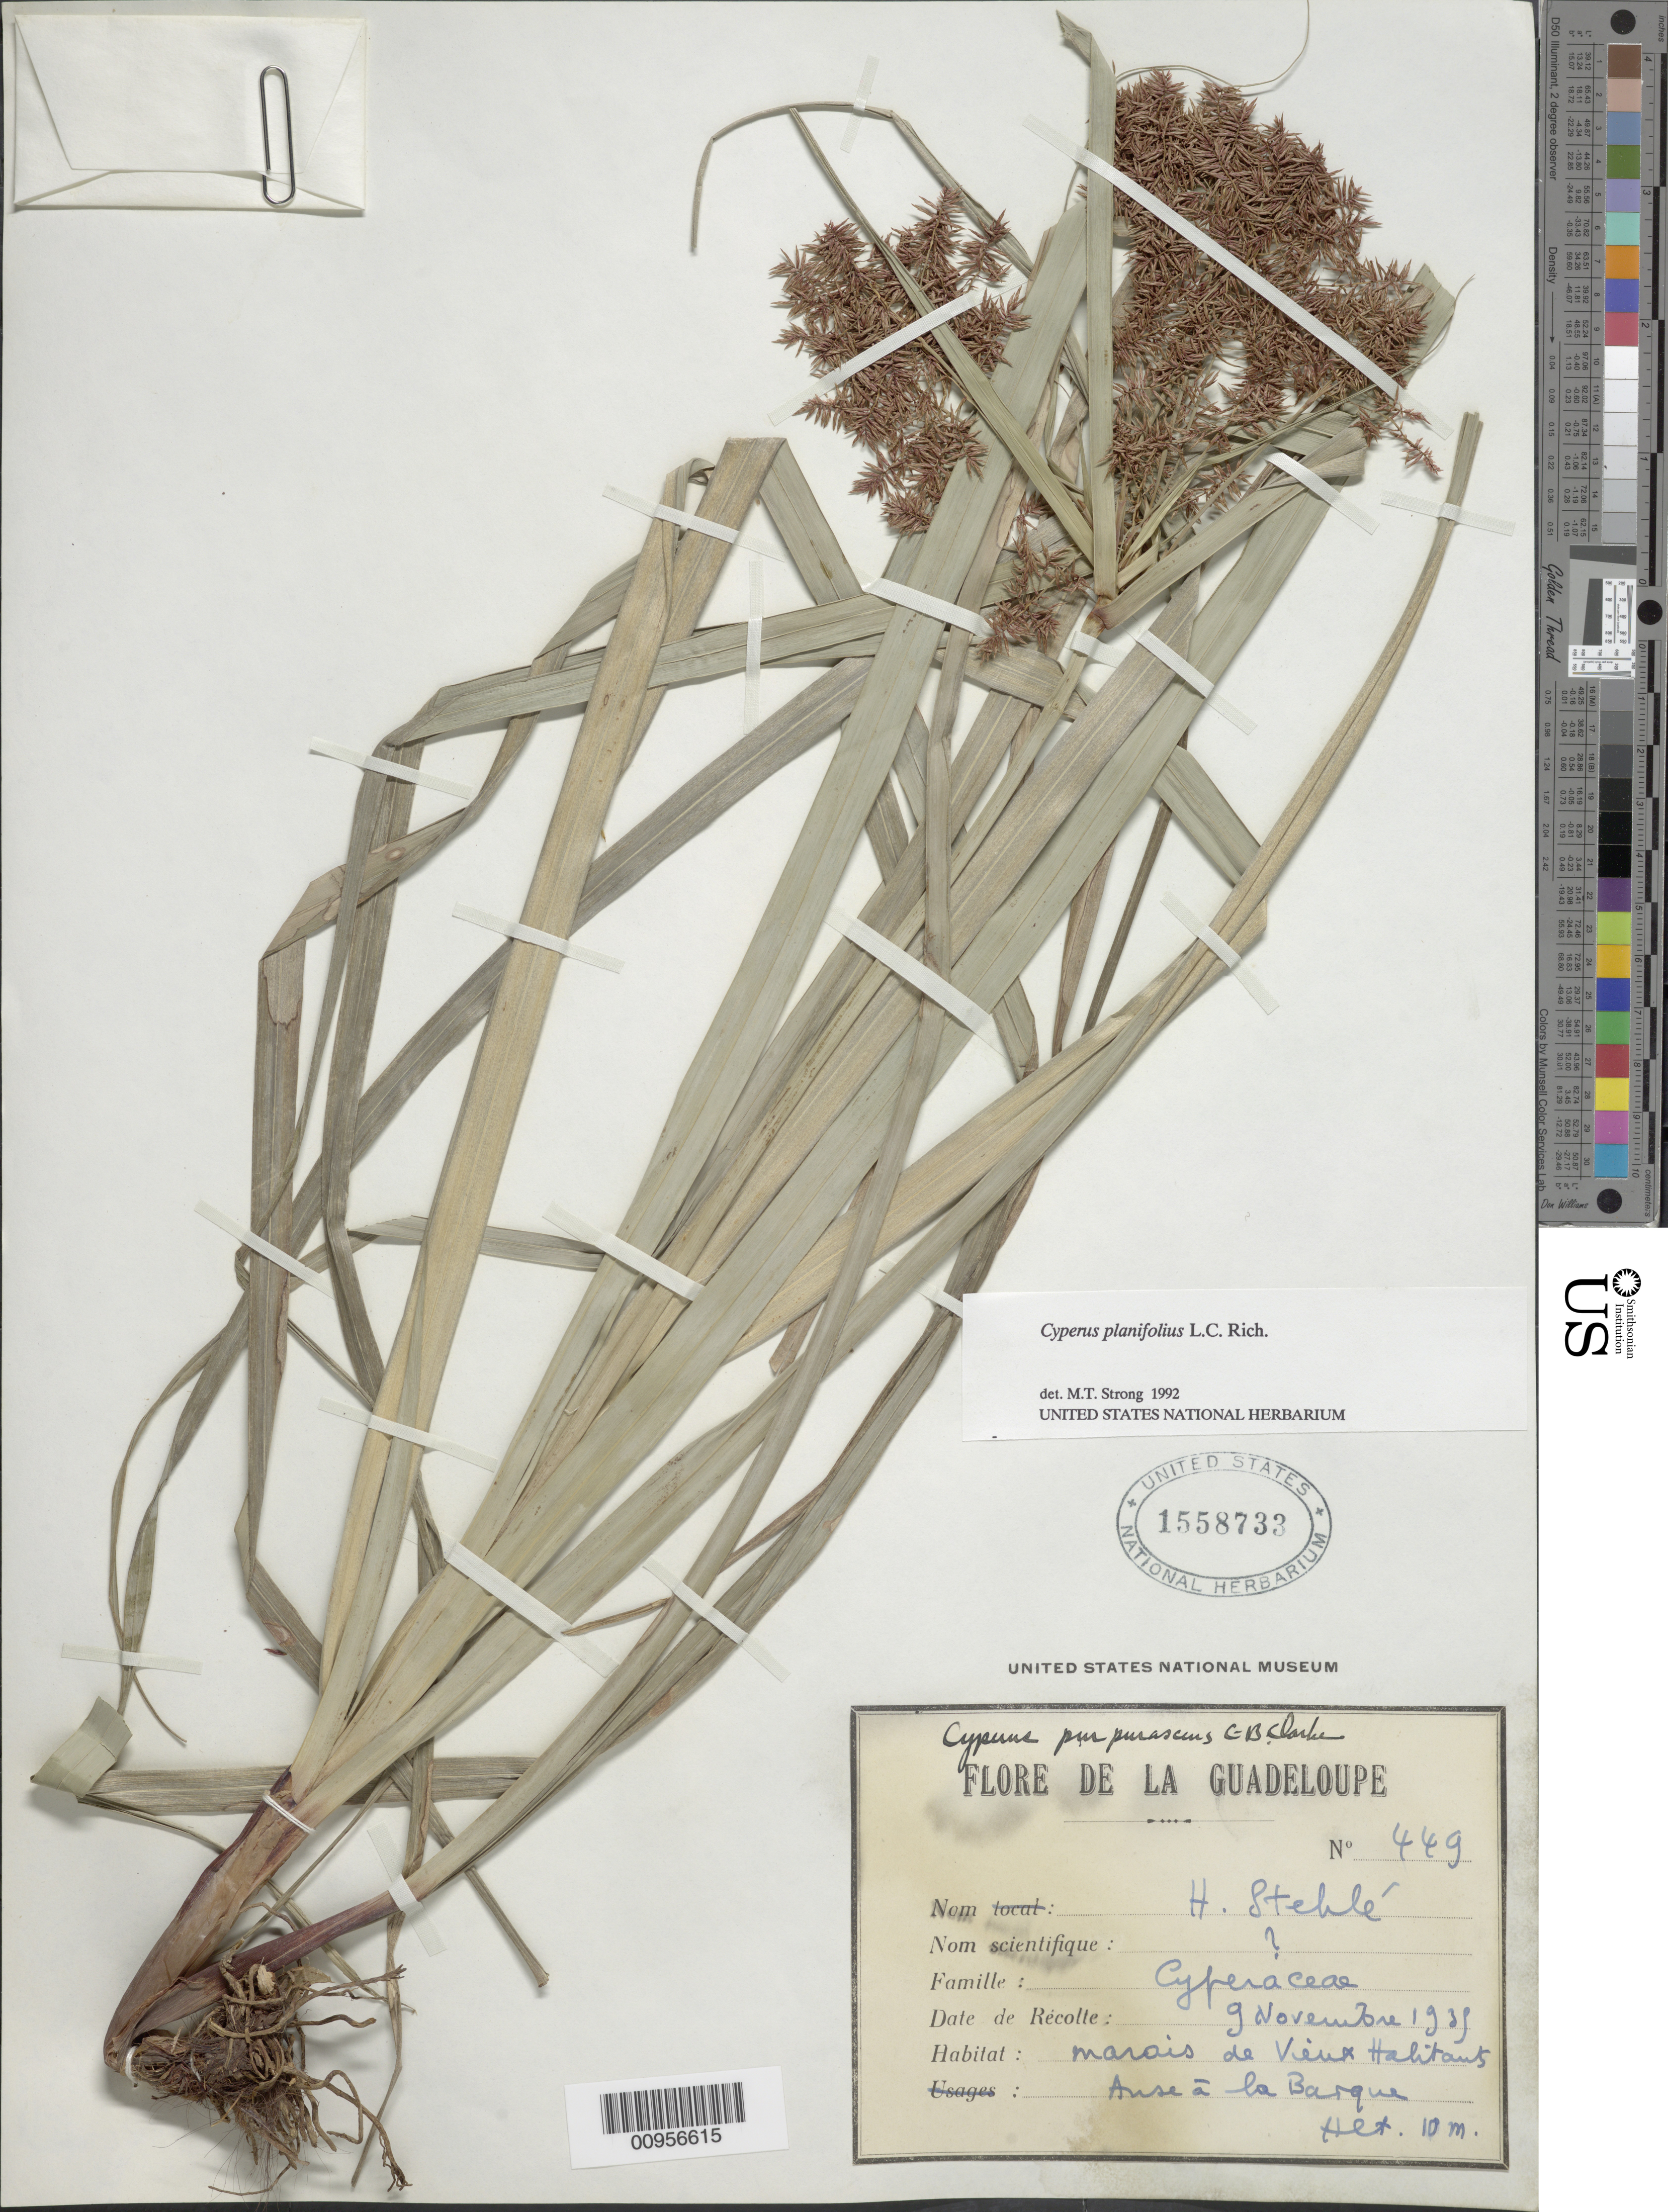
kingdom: Plantae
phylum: Tracheophyta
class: Liliopsida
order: Poales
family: Cyperaceae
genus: Cyperus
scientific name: Cyperus planifolius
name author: Rich.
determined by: Strong, M. T., (US), Smithsonian Institution - National Museum of Natural History (UNITED STATES)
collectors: H. Stehlé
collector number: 449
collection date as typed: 09 Nov 1935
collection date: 1935-11-09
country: Guadeloupe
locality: marais de Vieux Habitants, Anse à Barque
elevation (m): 10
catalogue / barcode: US 1558733